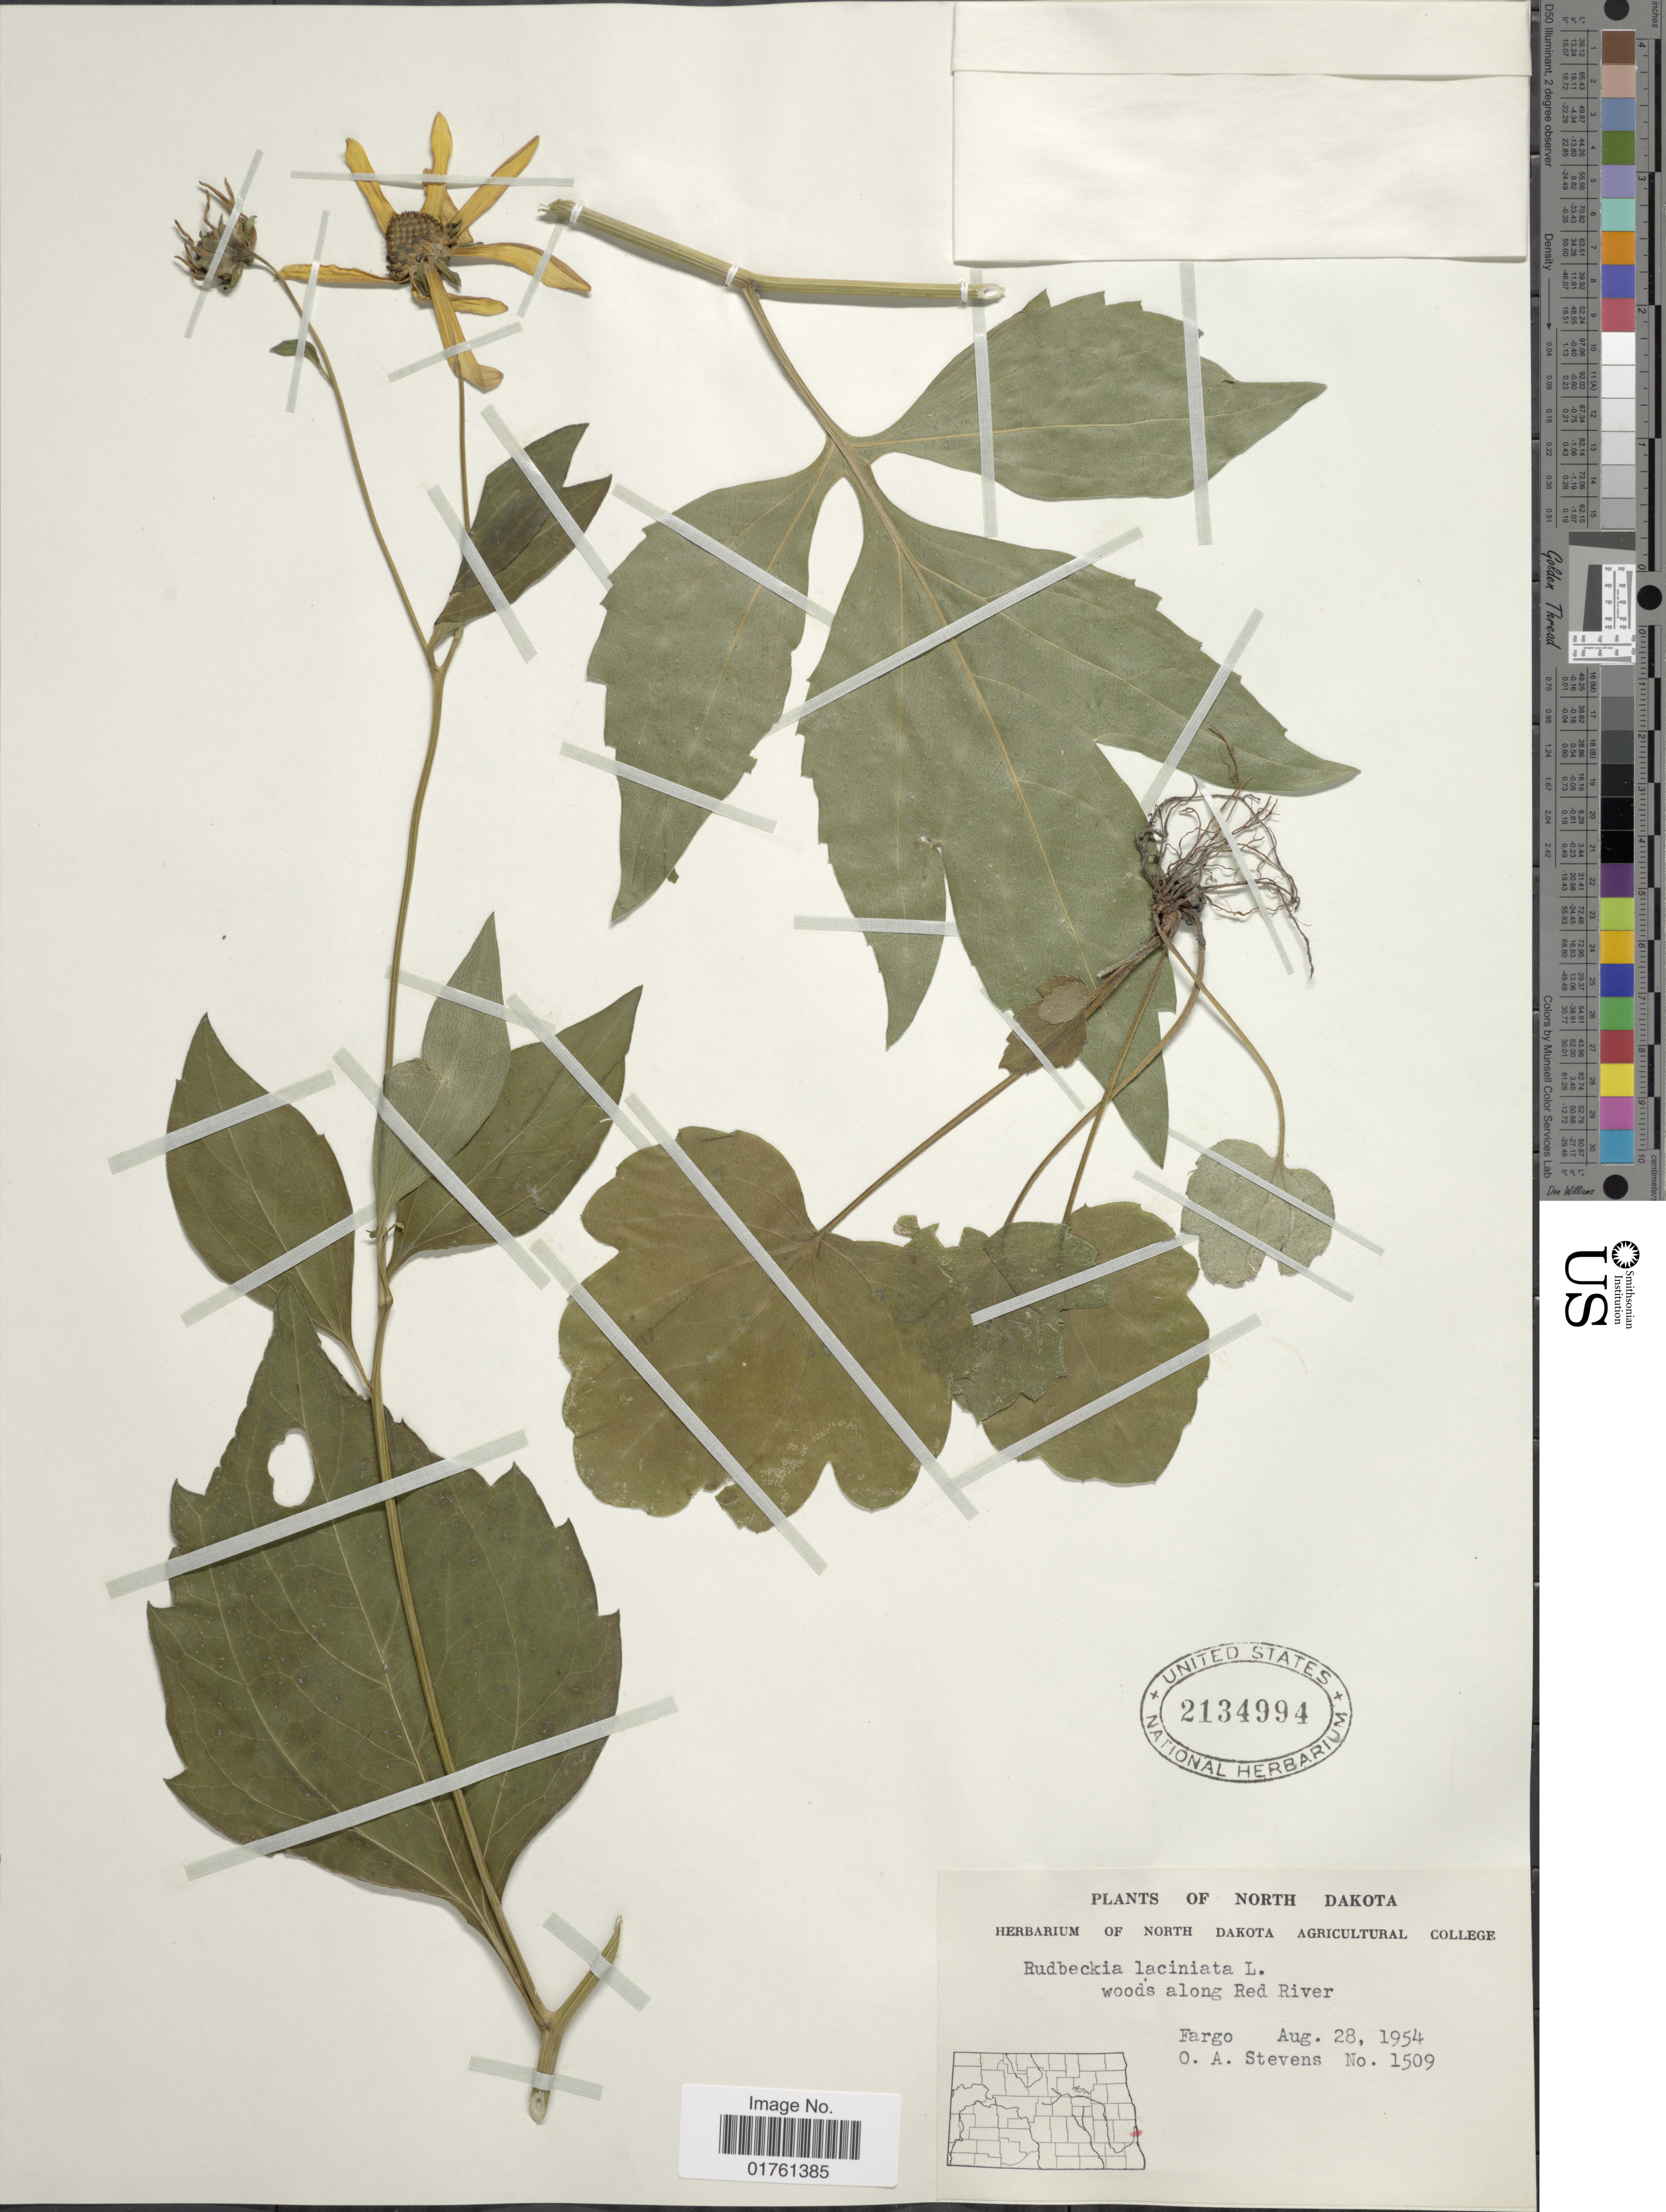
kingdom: Plantae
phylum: Tracheophyta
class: Magnoliopsida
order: Asterales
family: Asteraceae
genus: Rudbeckia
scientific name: Rudbeckia laciniata var. laciniata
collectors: O. A. Stevens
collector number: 1509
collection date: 1954-08-28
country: United States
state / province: North Dakota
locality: Woods along Red River, Fargo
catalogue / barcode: US 2134994